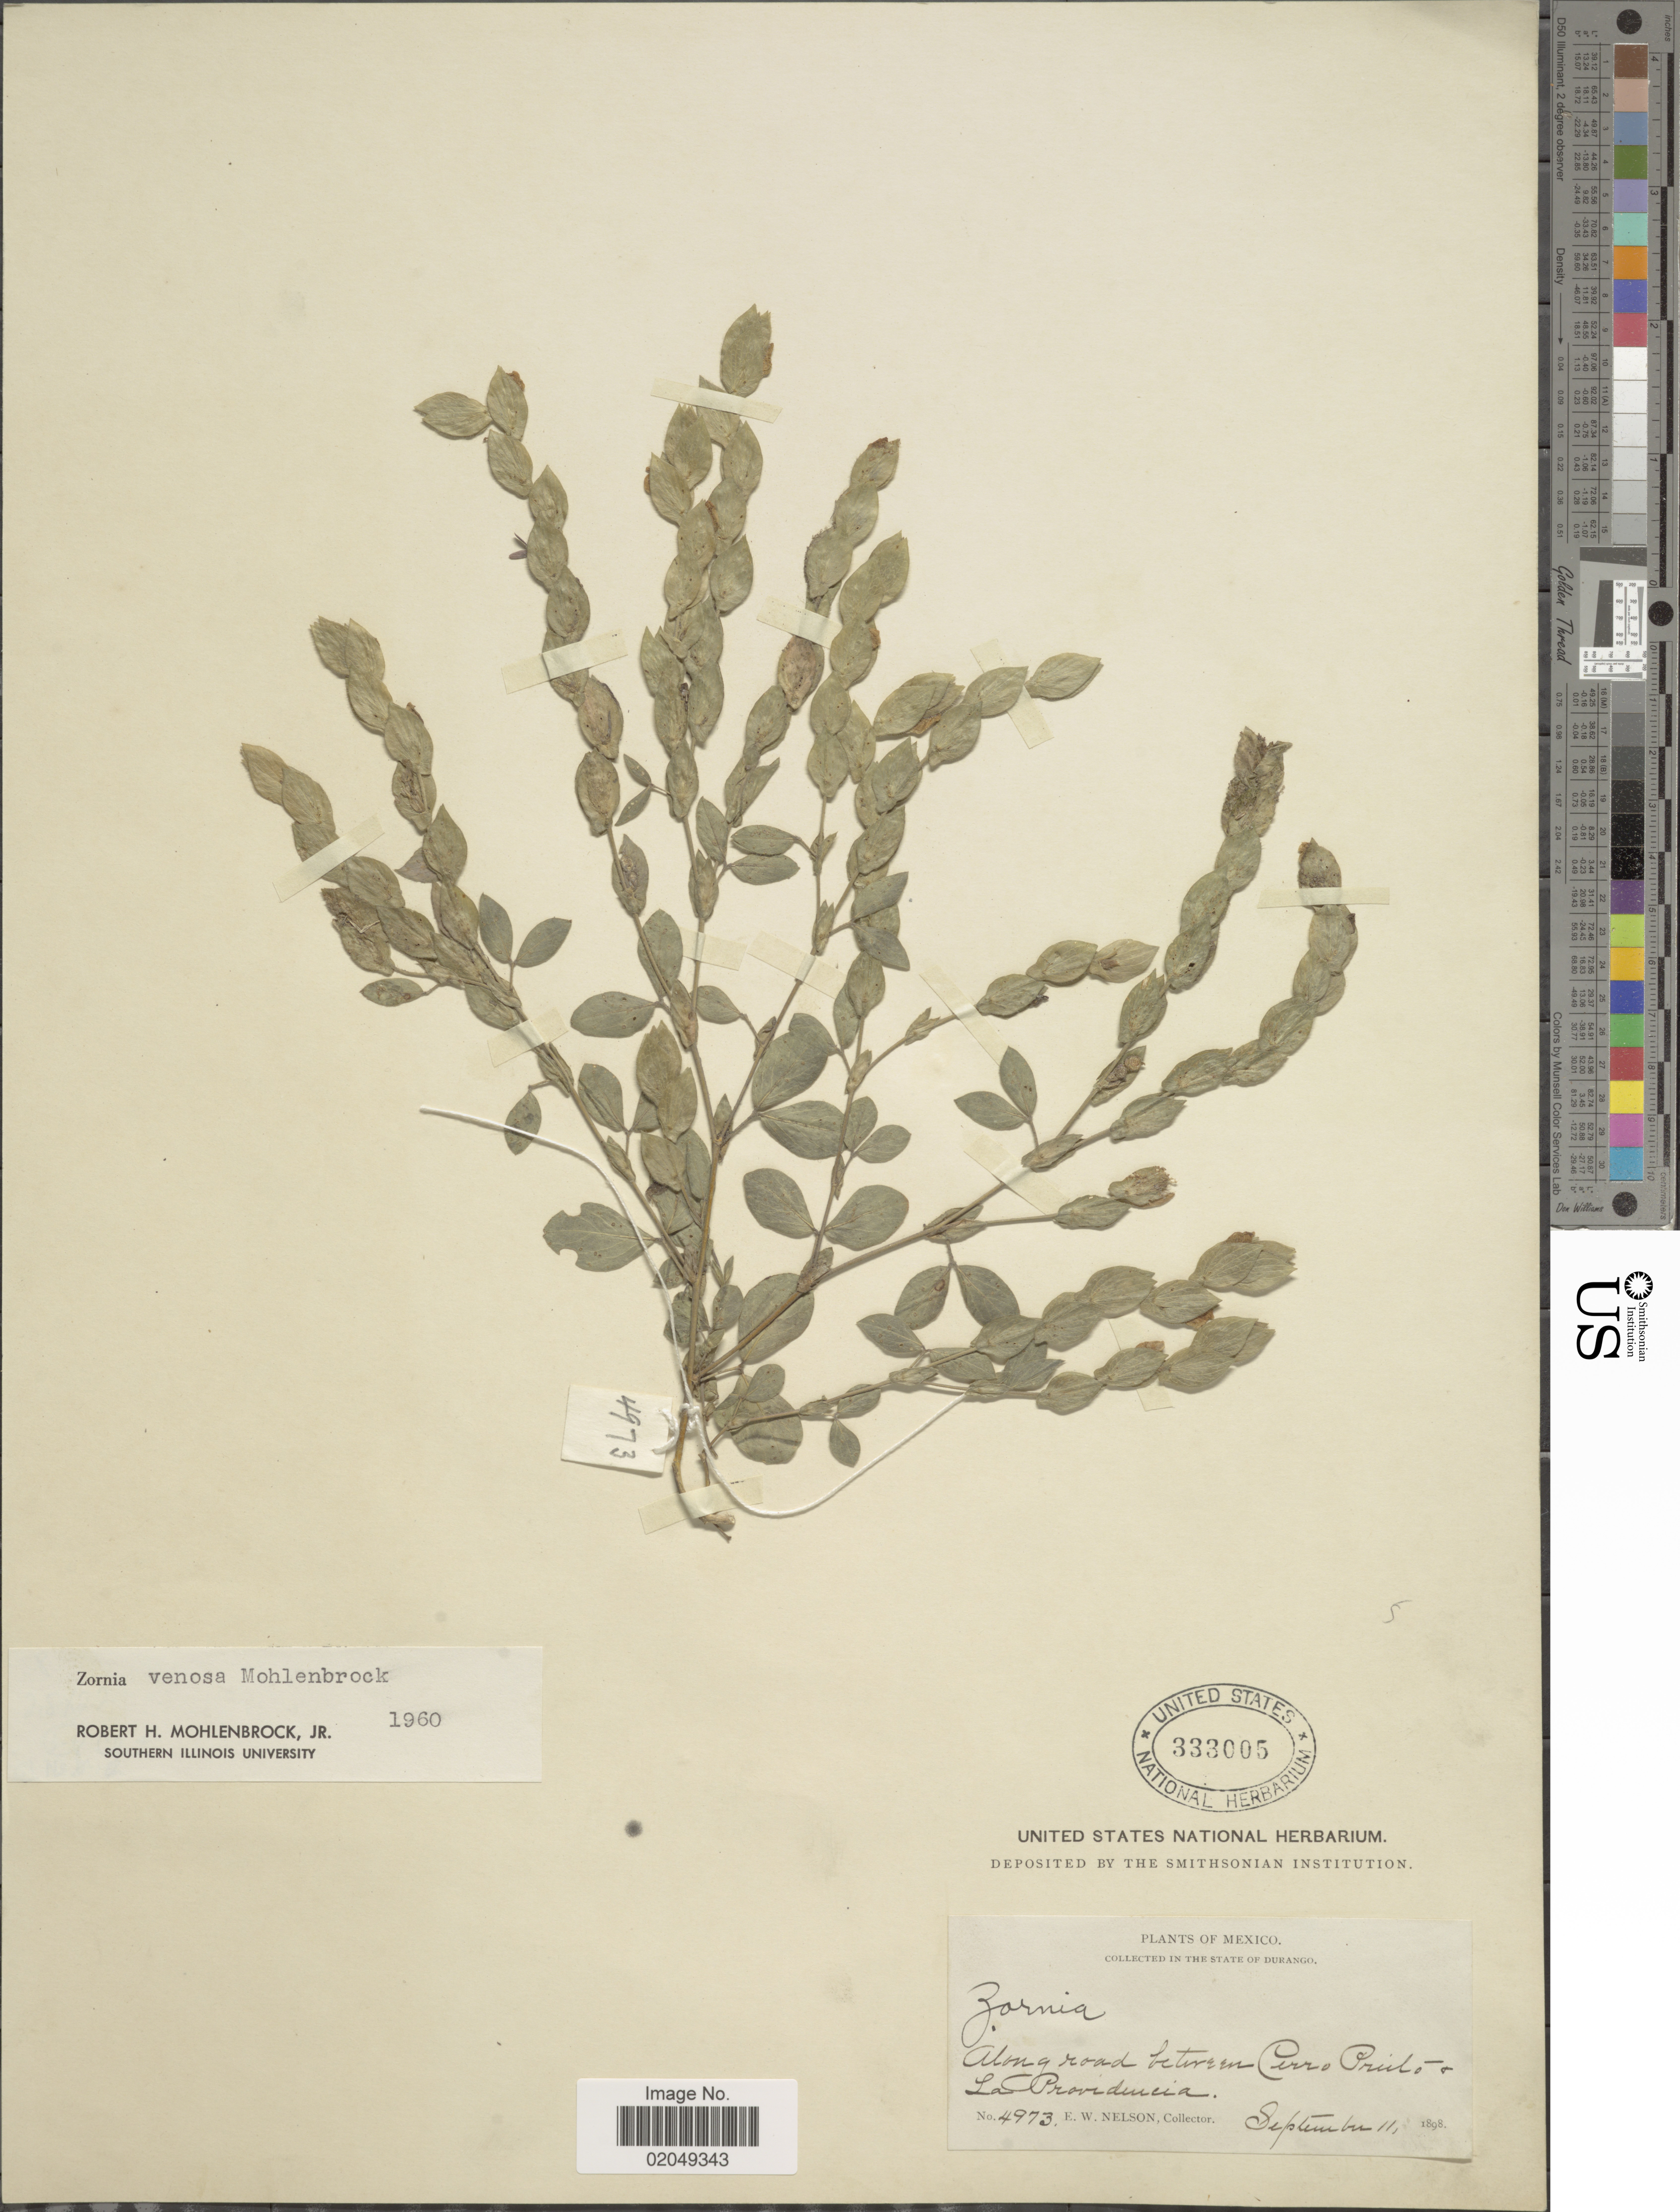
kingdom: Plantae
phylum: Tracheophyta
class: Magnoliopsida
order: Fabales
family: Fabaceae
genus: Zornia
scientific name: Zornia venosa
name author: Mohlenbr.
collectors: E. W. Nelson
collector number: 4973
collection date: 1898-09-11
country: Mexico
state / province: Durango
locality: Along road between Cerro Prieto + La Providencia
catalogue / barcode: US 333005